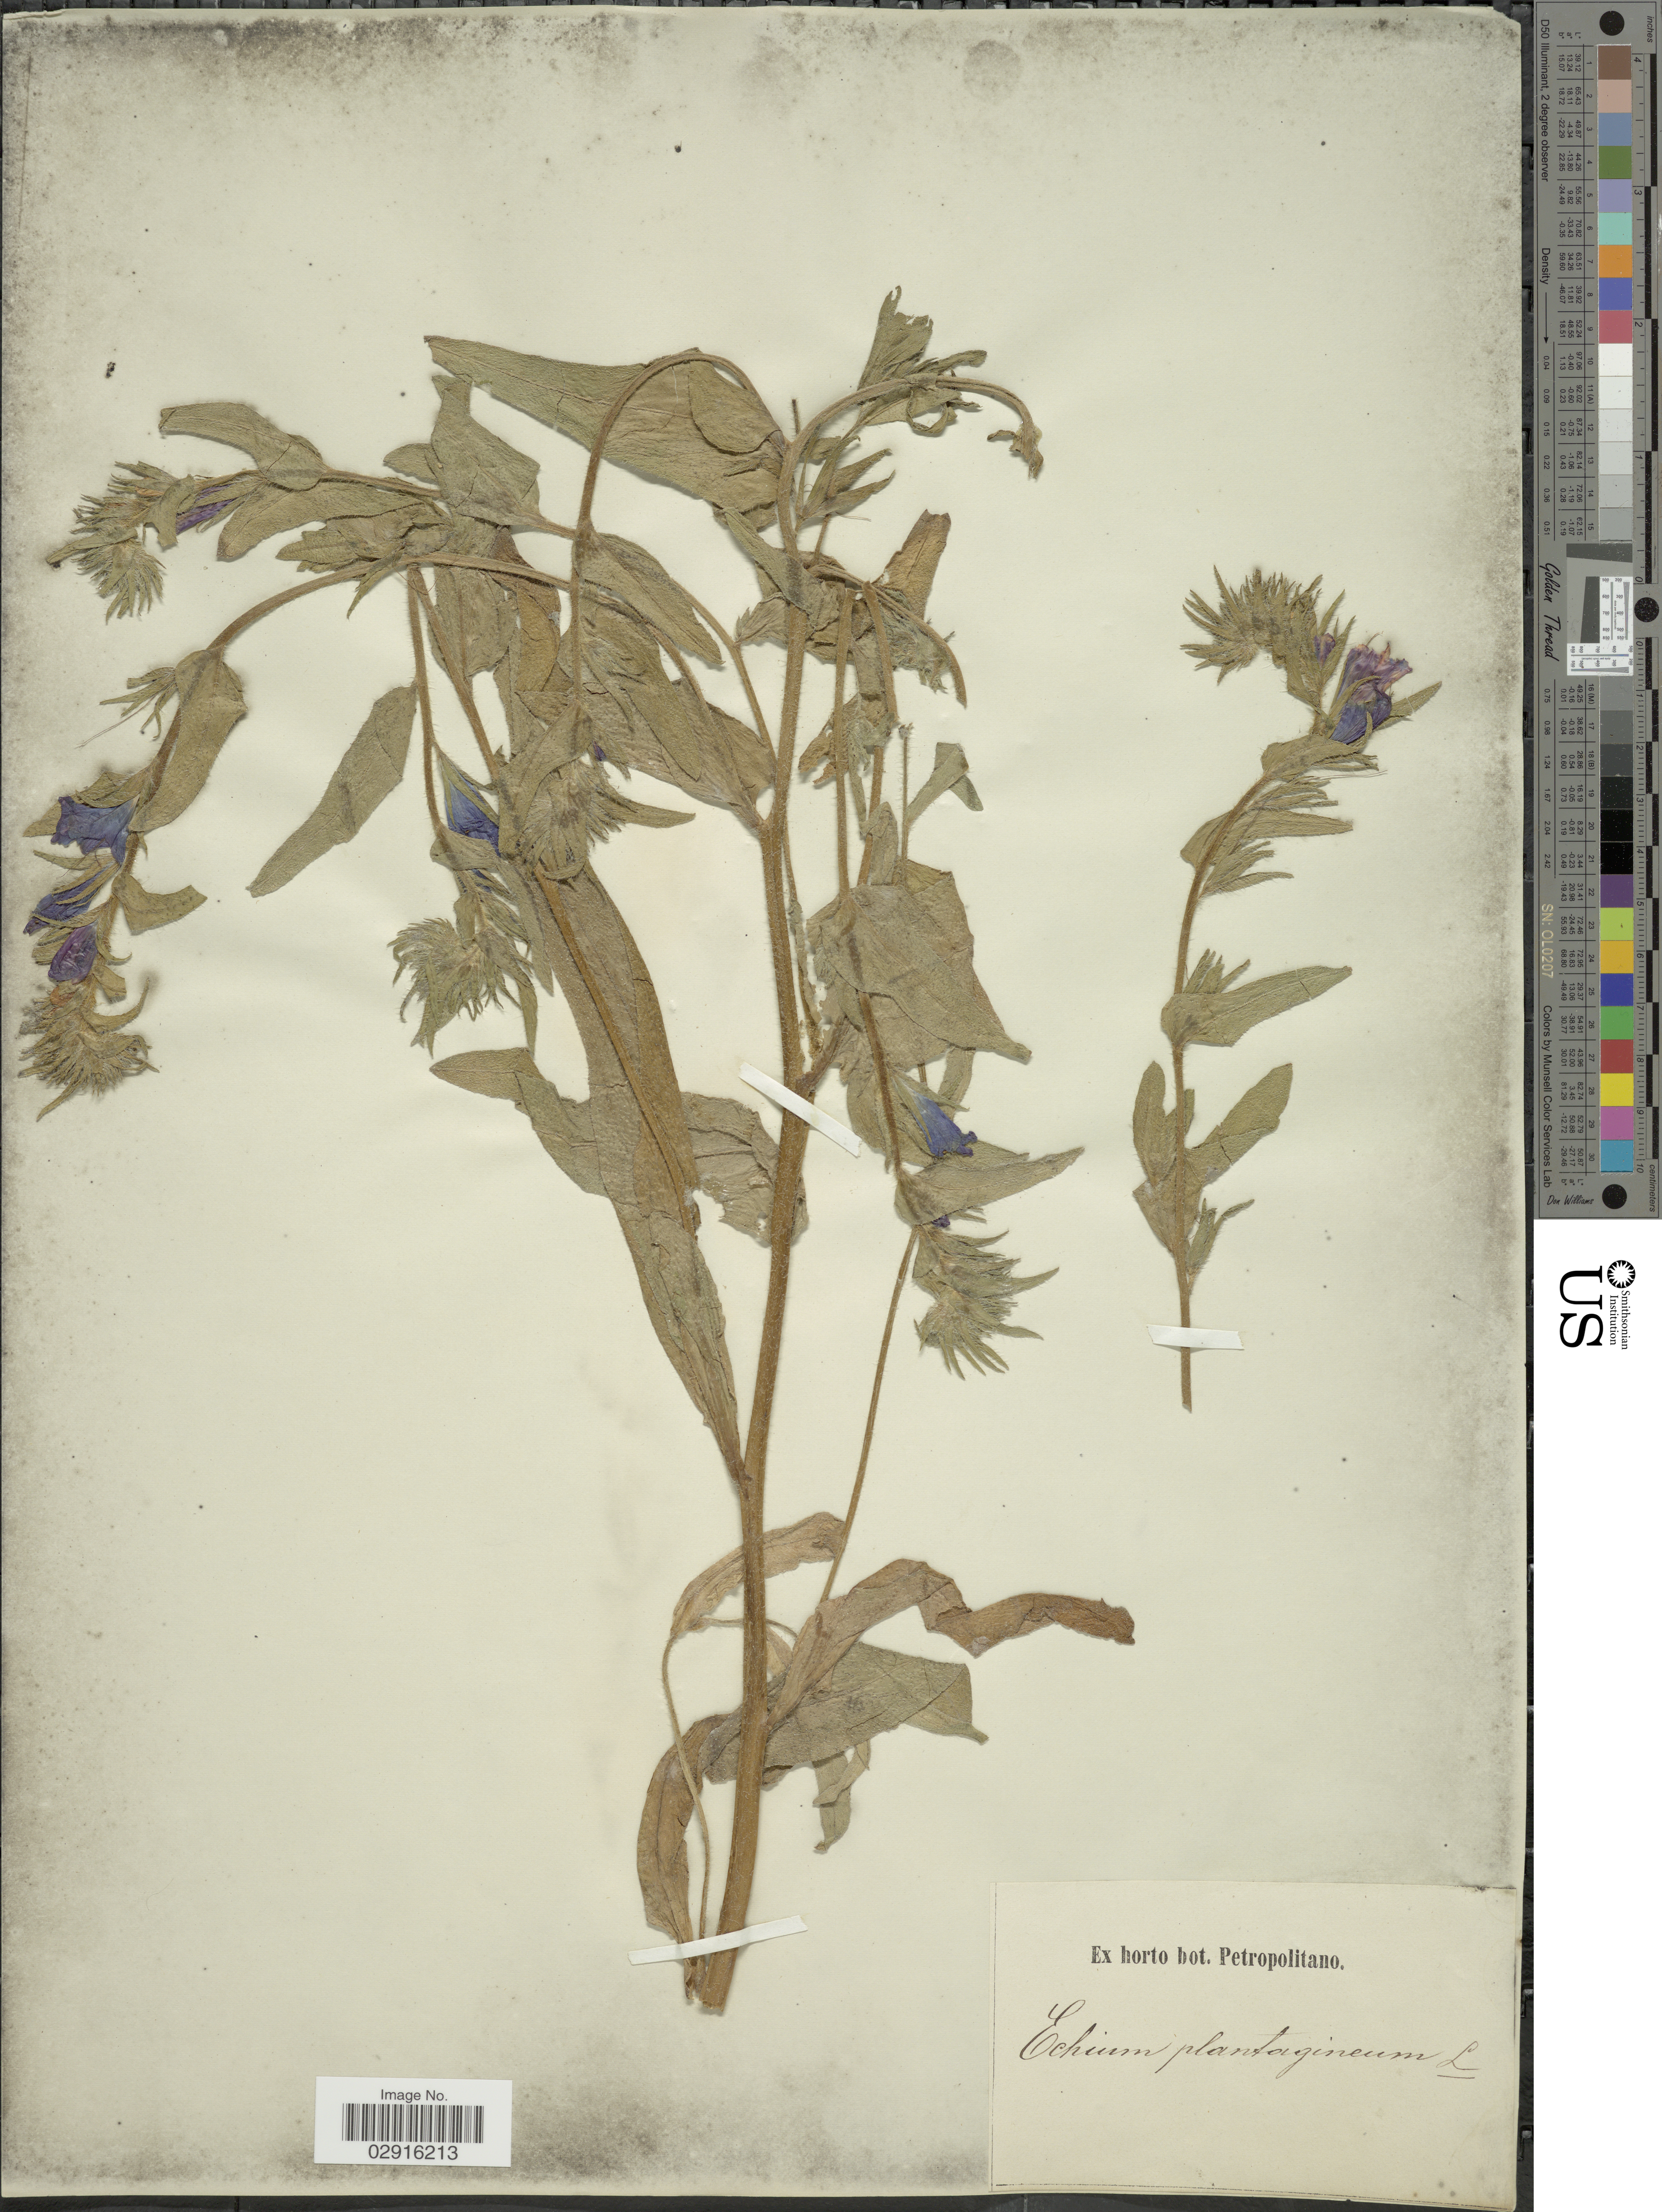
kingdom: Plantae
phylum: Tracheophyta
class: Magnoliopsida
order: Boraginales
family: Boraginaceae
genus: Echium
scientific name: Echium plantagineum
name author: L.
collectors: ex Horto Bot. Petropolitano